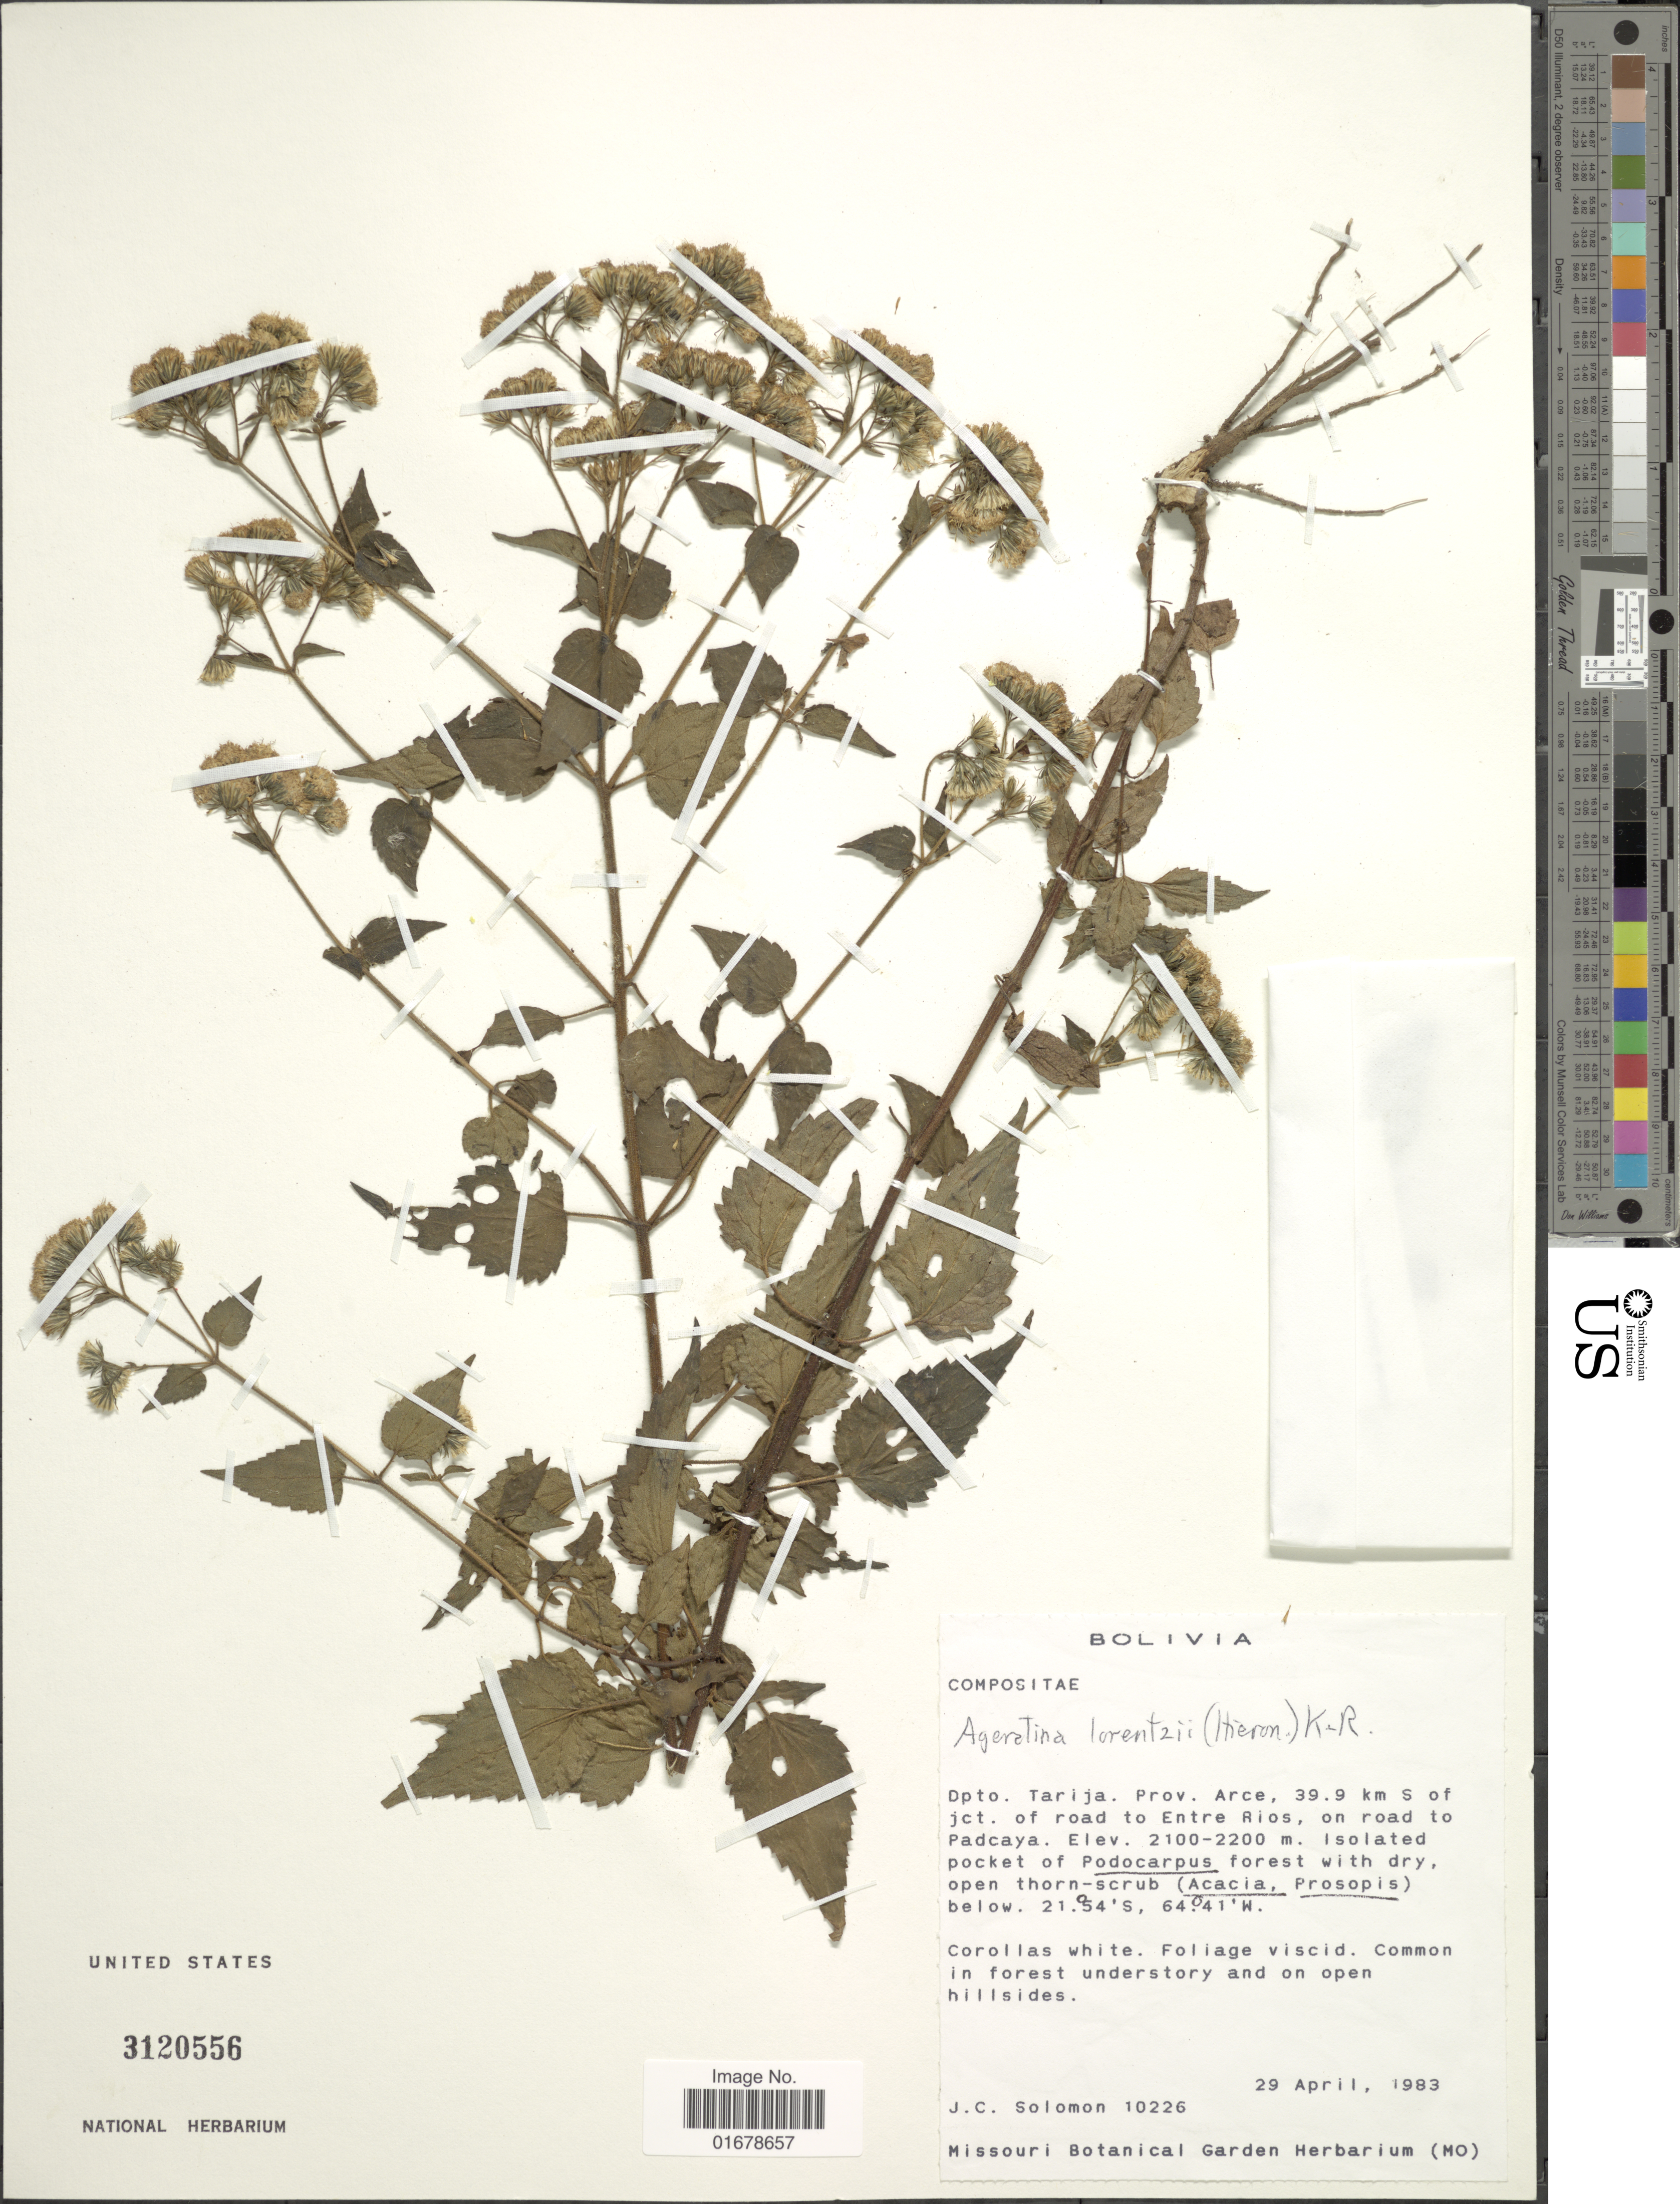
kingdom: Plantae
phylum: Tracheophyta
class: Magnoliopsida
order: Asterales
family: Asteraceae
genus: Ageratina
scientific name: Ageratina lorentzii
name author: (Hieron.) R.M. King & H. Rob.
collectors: J. C. Solomon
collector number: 10226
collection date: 1983-04-29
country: Bolivia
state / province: Tarija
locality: Dpto. Tarija, Prov. Arca, 39.9 km S of jct. of road to Entre Rios, on road to Padcaya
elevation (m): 2100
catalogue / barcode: US 3120556